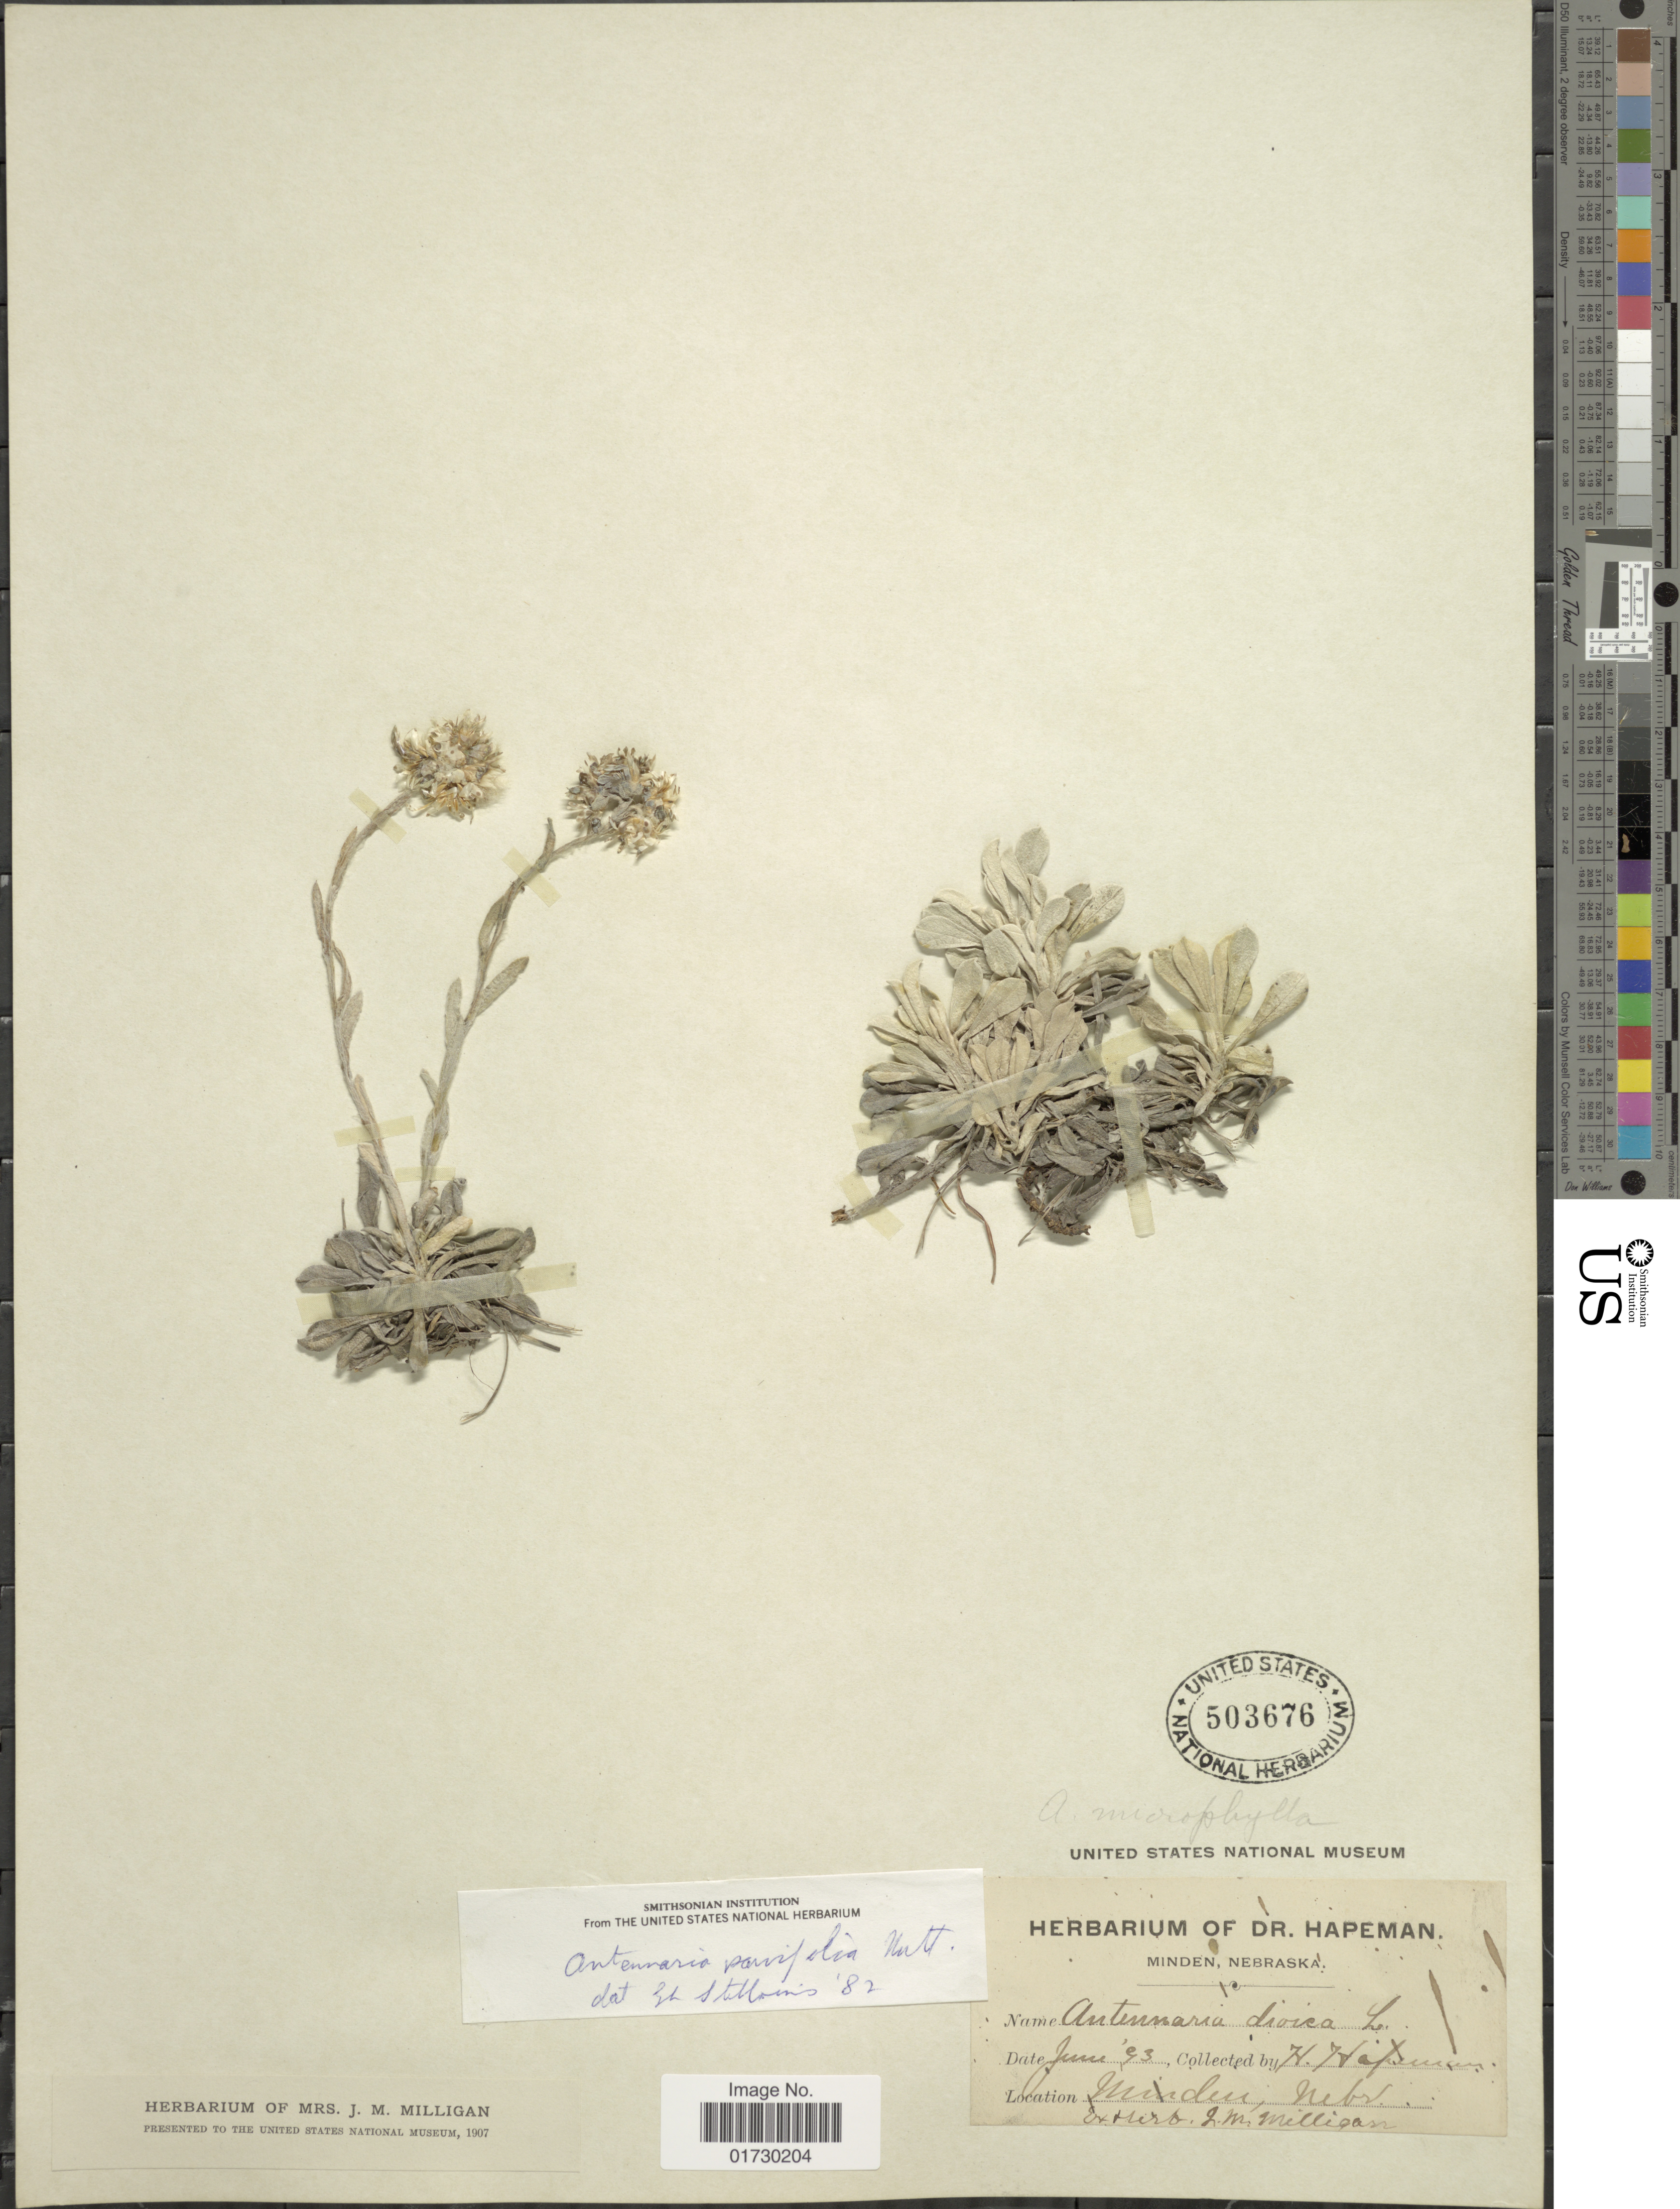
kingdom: Plantae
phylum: Tracheophyta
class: Magnoliopsida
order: Asterales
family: Asteraceae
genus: Antennaria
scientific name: Antennaria aprica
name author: Greene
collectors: H. Hapeman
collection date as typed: Transcribed d/m/y: /6/93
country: United States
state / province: Nebraska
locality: Minden, Nebraska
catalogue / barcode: US 503676